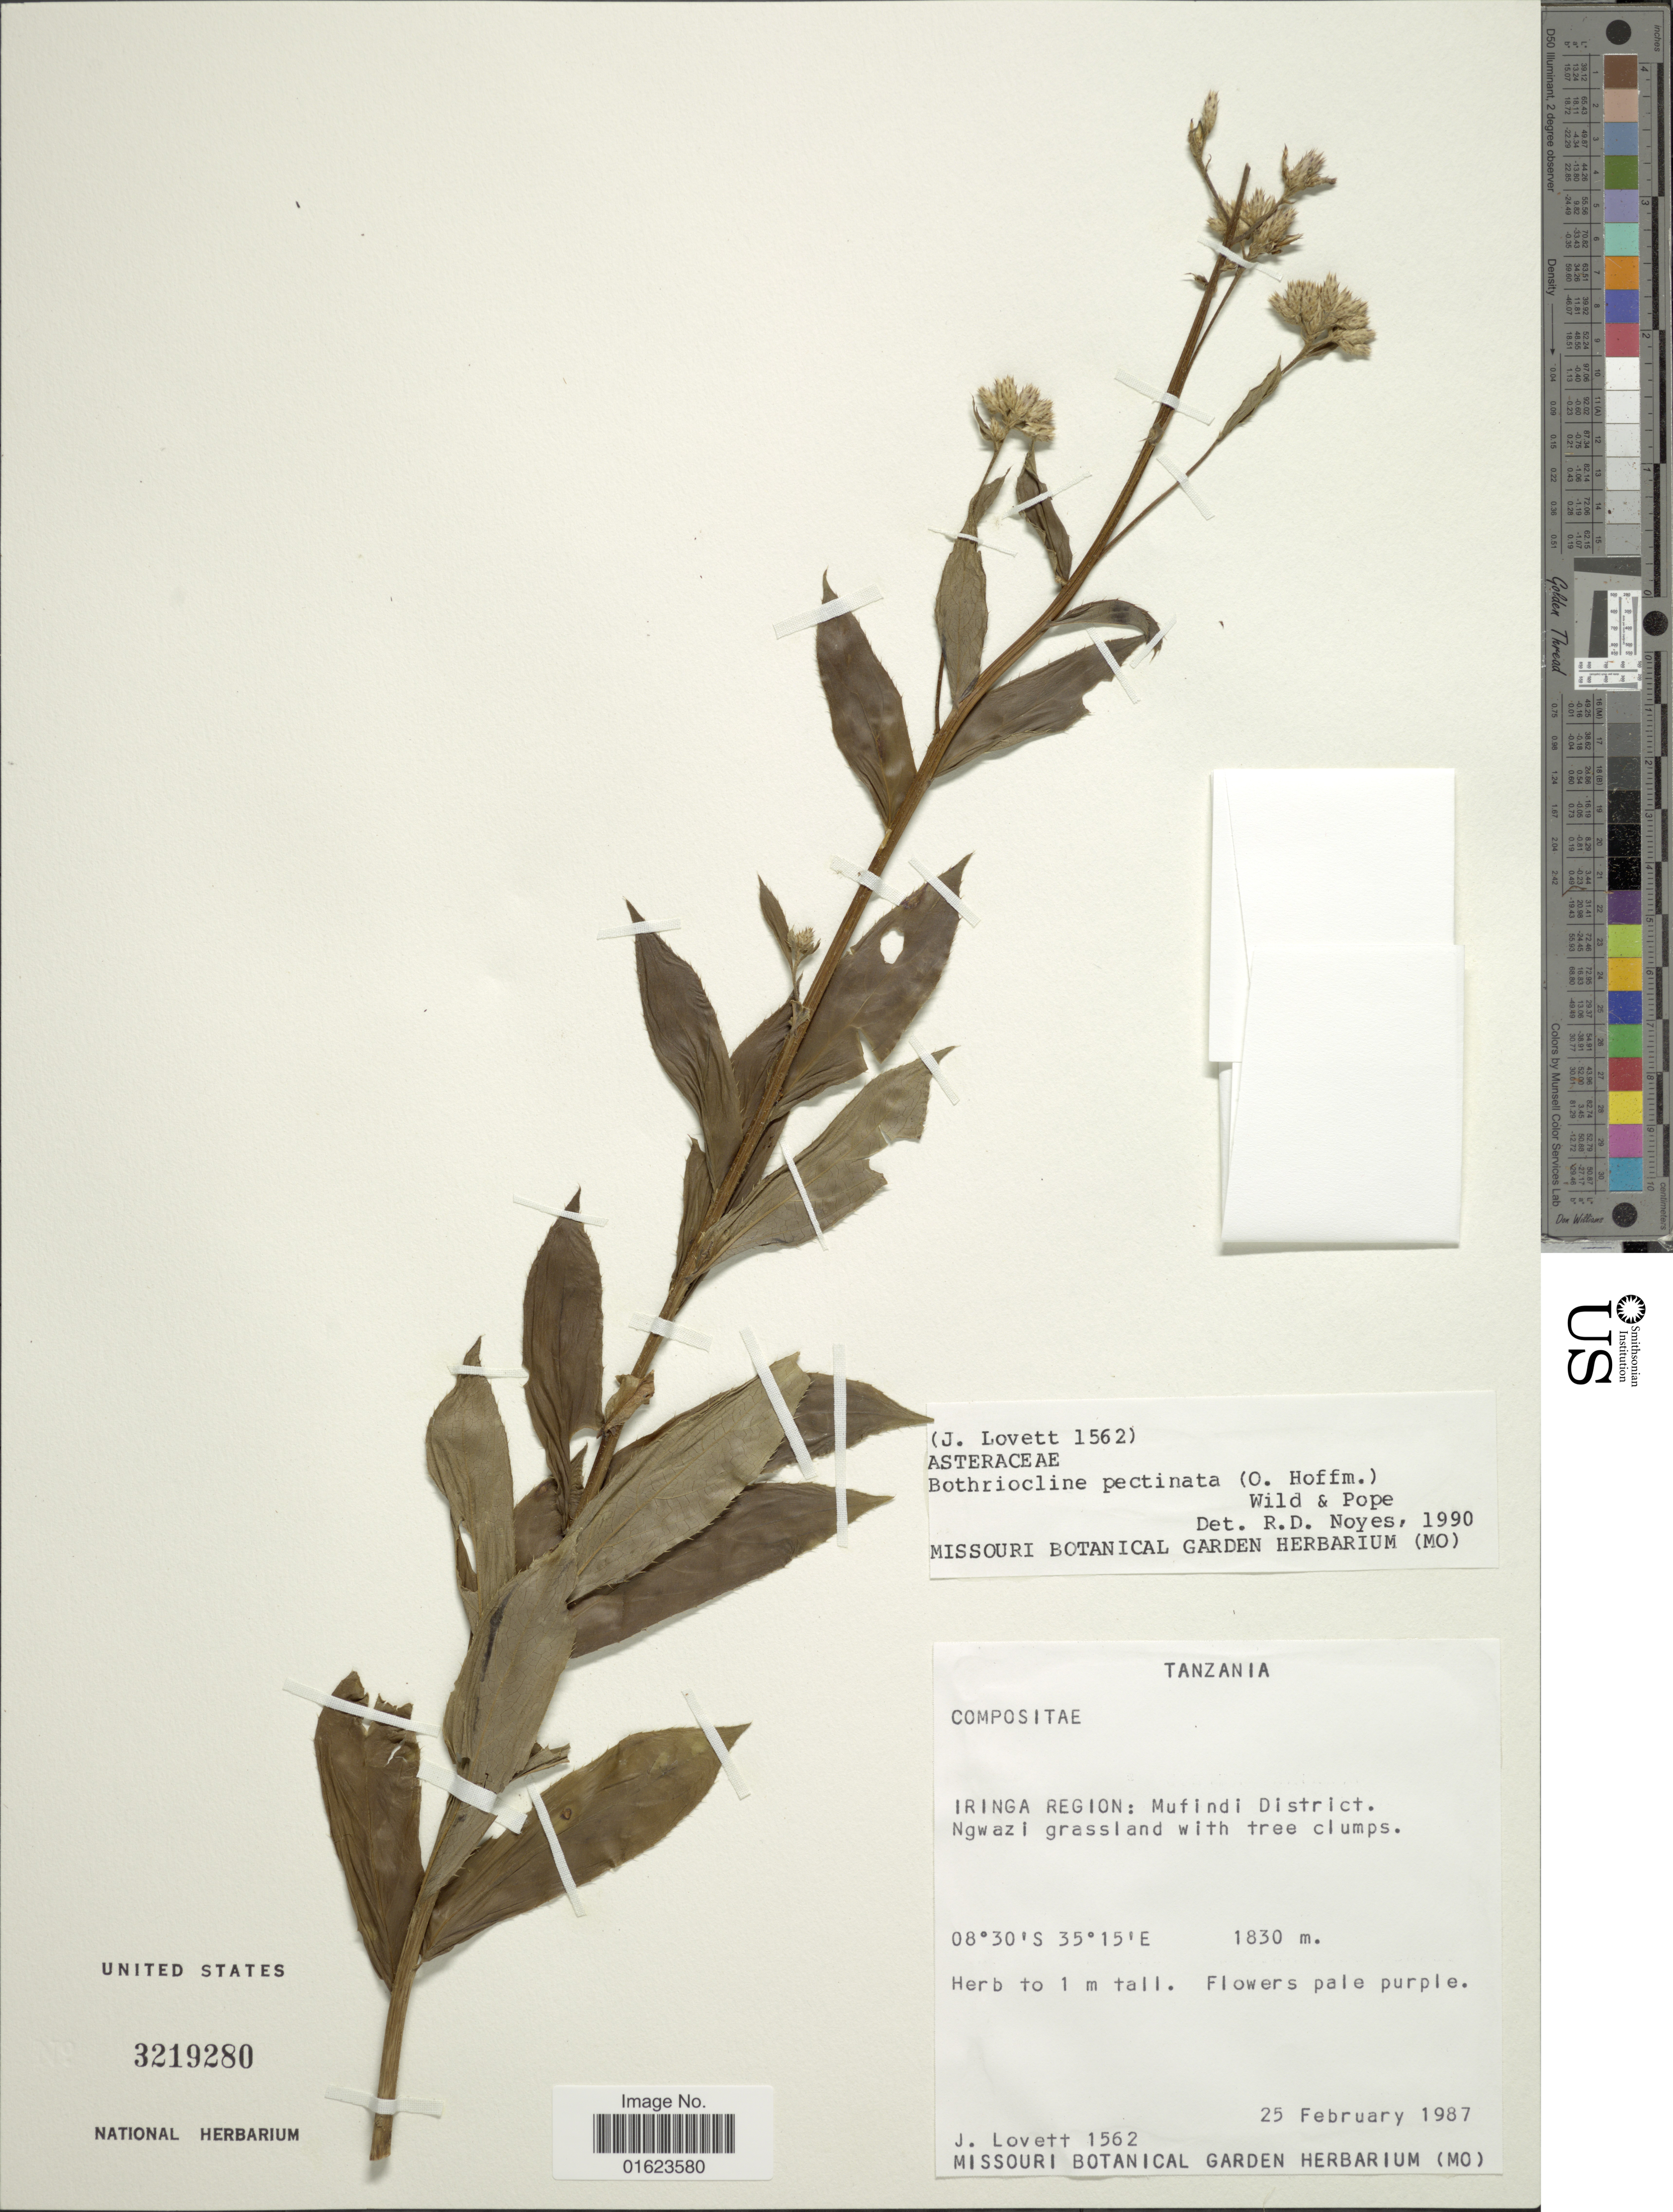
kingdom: Plantae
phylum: Tracheophyta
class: Magnoliopsida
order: Asterales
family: Asteraceae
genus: Bothriocline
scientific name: Bothriocline pectinata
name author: (O. Hoffm.) Wild & G.V. Pope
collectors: J. Lovett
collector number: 1562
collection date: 1987-02-25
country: Tanzania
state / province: Iringa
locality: Tanzania. Iringa Region: Mufindi District. Ngwazi grassland.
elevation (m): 1830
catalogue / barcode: US 3219280